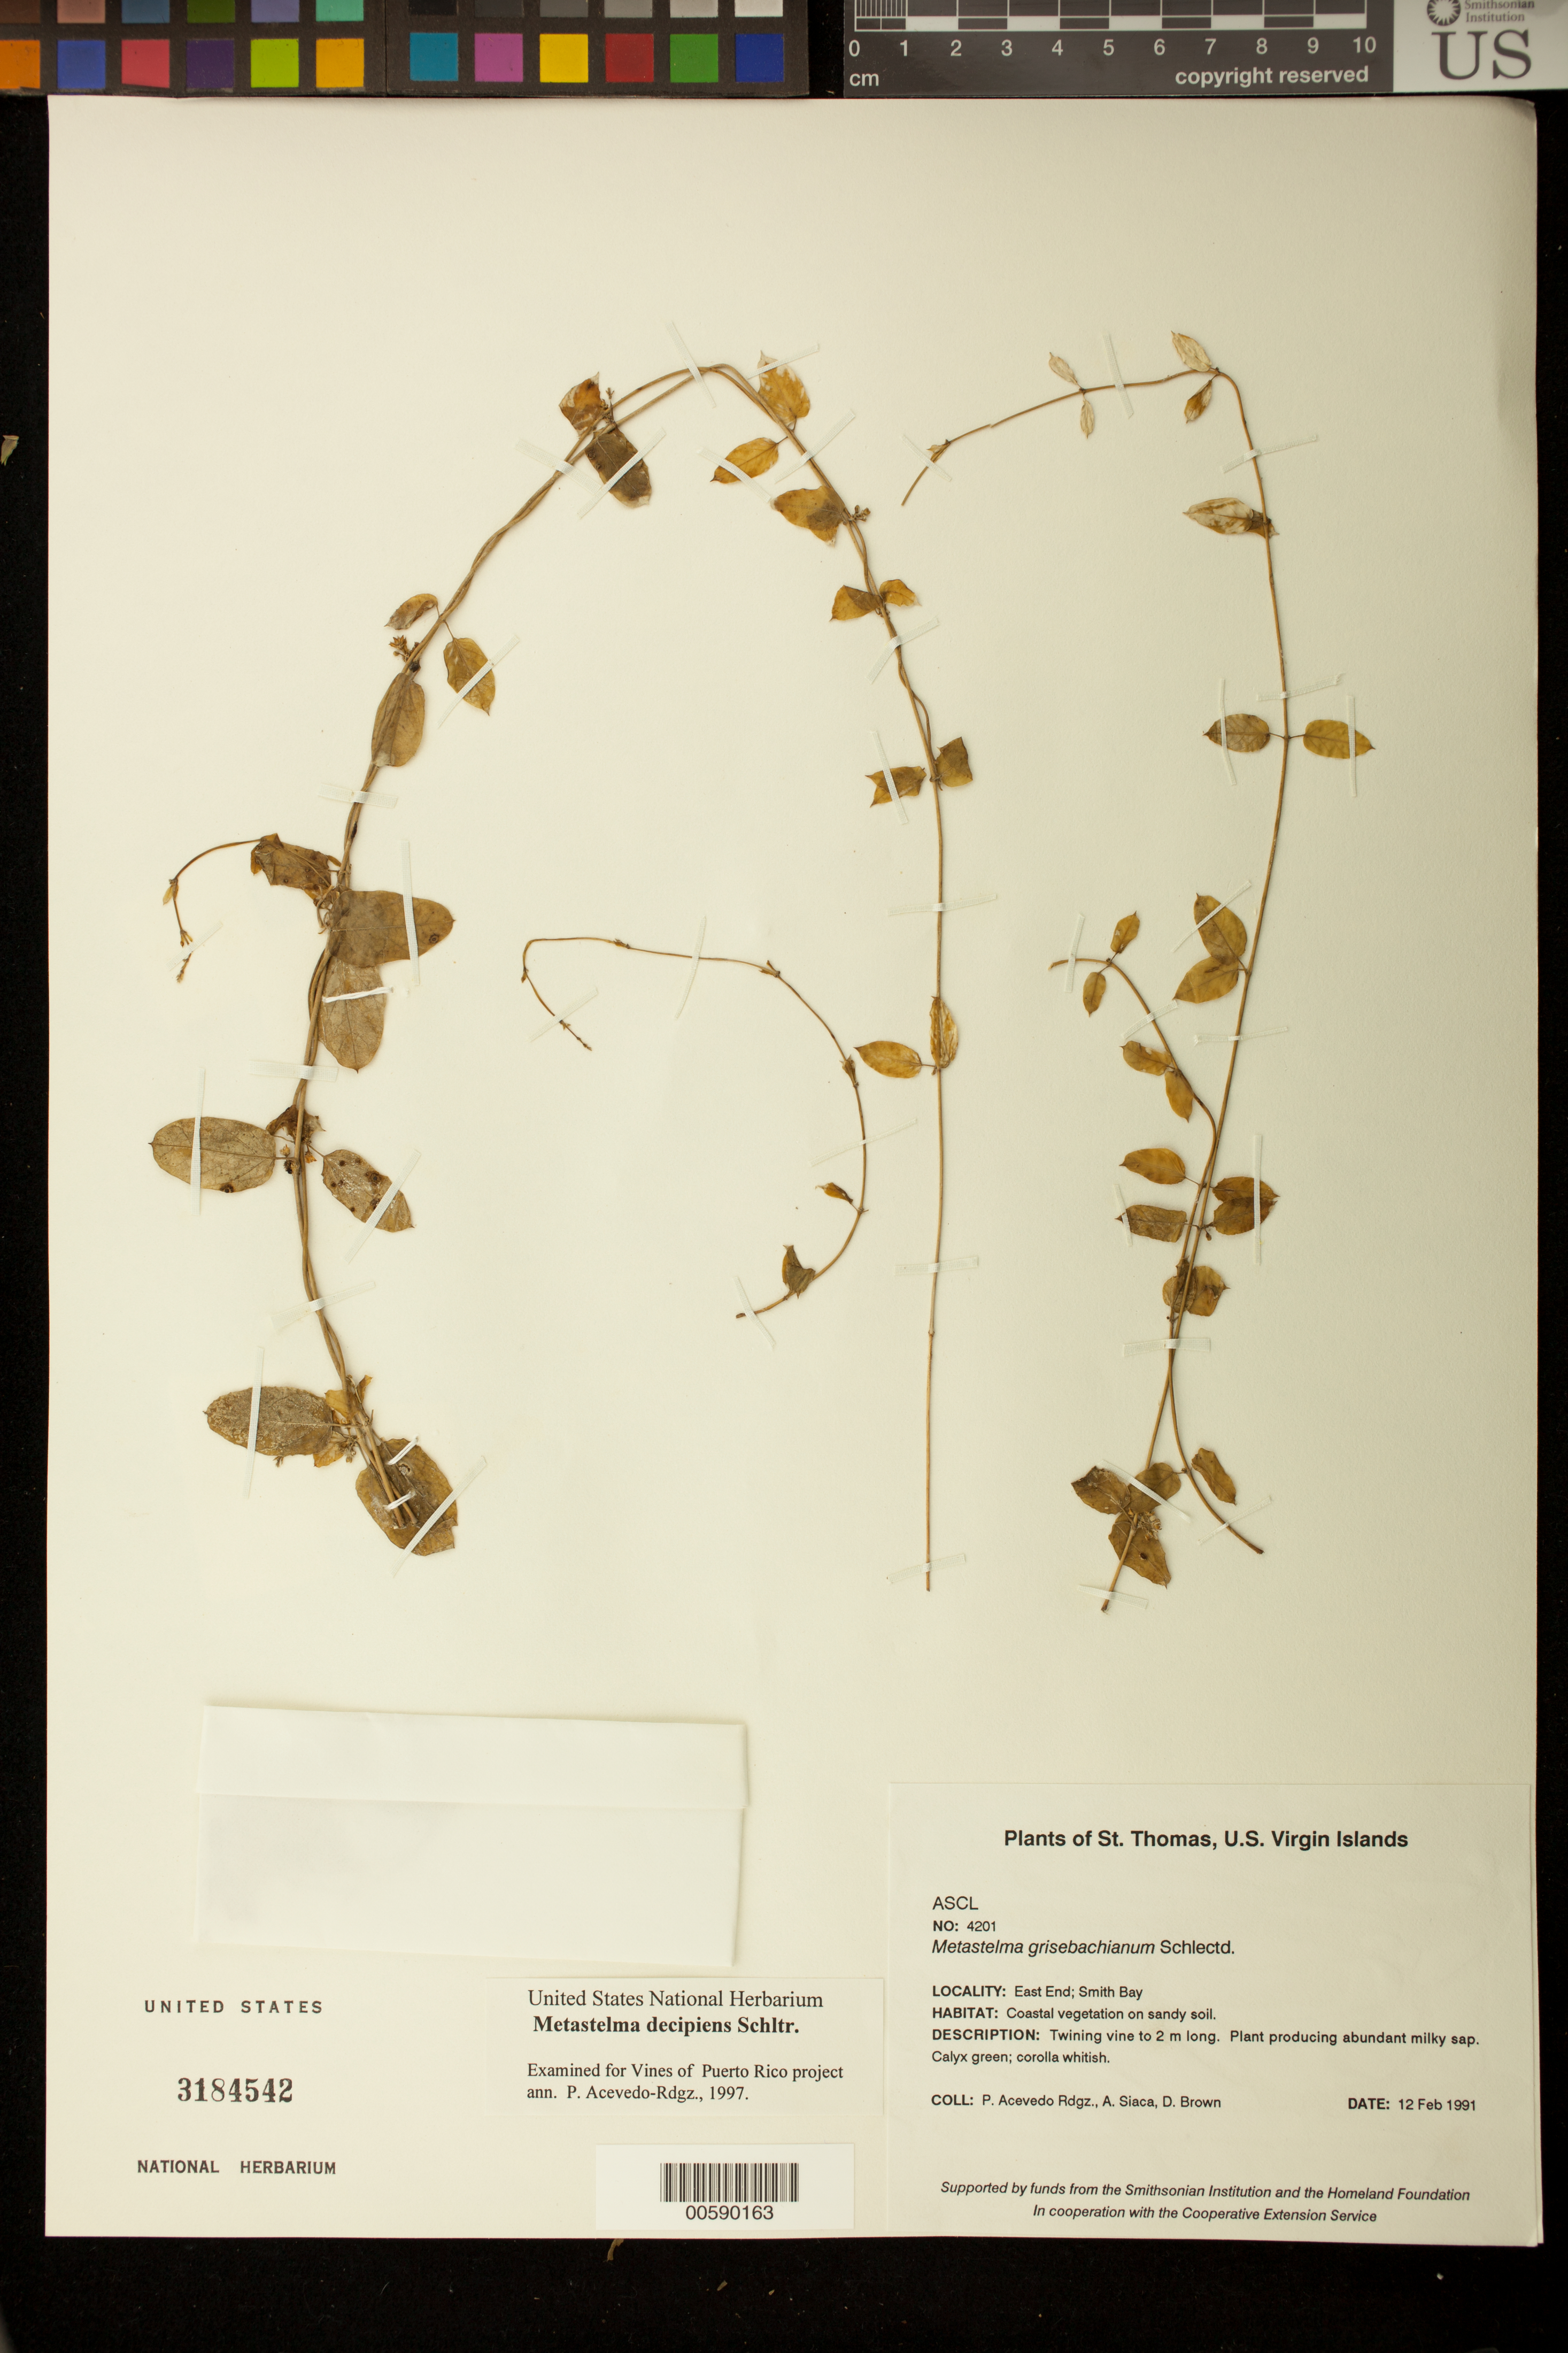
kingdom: Plantae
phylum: Tracheophyta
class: Magnoliopsida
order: Gentianales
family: Apocynaceae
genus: Metastelma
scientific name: Metastelma decipiens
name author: Schltr.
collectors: P. Acevedo-Rodr., A. Siaca & D. Brown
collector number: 4201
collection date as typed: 12 Feb 1991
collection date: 1991-02-12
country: U.S. Virgin Islands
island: St. Thomas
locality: East End; Smith Bay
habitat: Coastal vegetation on sandy soil.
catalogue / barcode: US 3184542